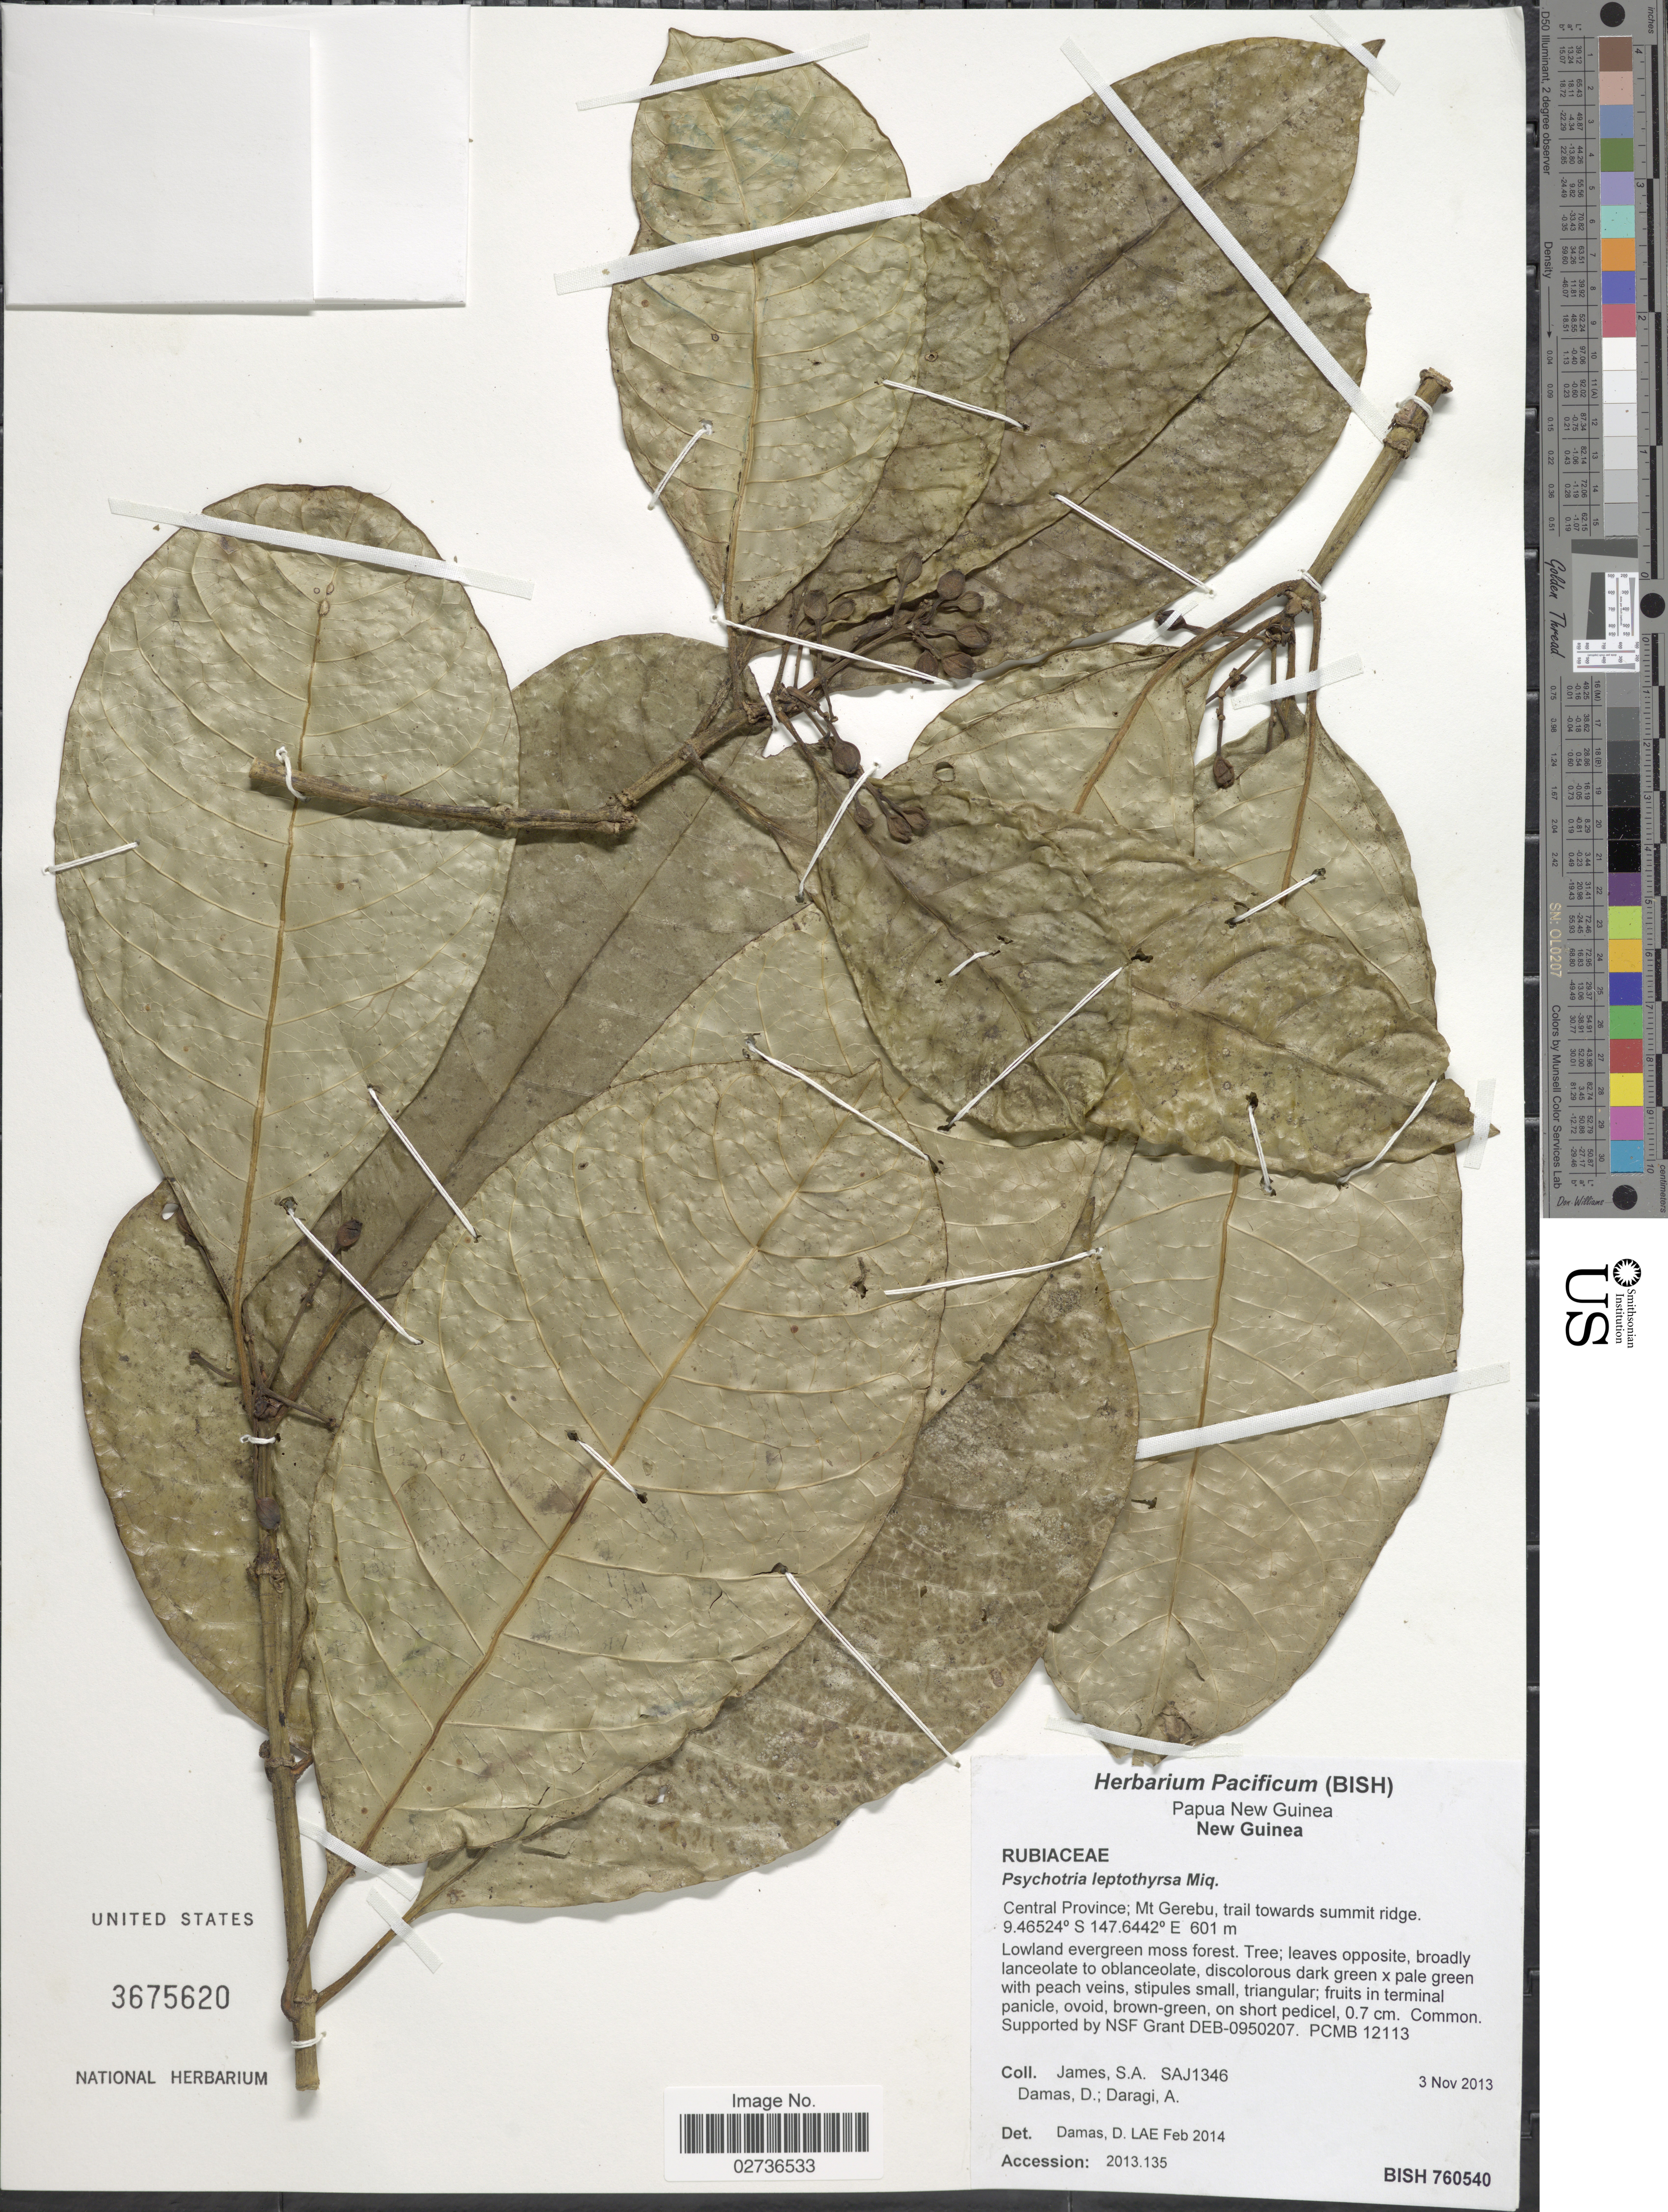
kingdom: Plantae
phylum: Tracheophyta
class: Magnoliopsida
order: Gentianales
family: Rubiaceae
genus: Psychotria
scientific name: Psychotria leptothyrsa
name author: Miq.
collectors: S. James, D. Damas & A. Daragi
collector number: SAJ1346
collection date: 2013-11-03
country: Papua New Guinea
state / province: Central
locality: Papua New Guinea, Central Province: Mt. Gereby, trail towards summit ridge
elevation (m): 601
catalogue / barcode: US 3675620